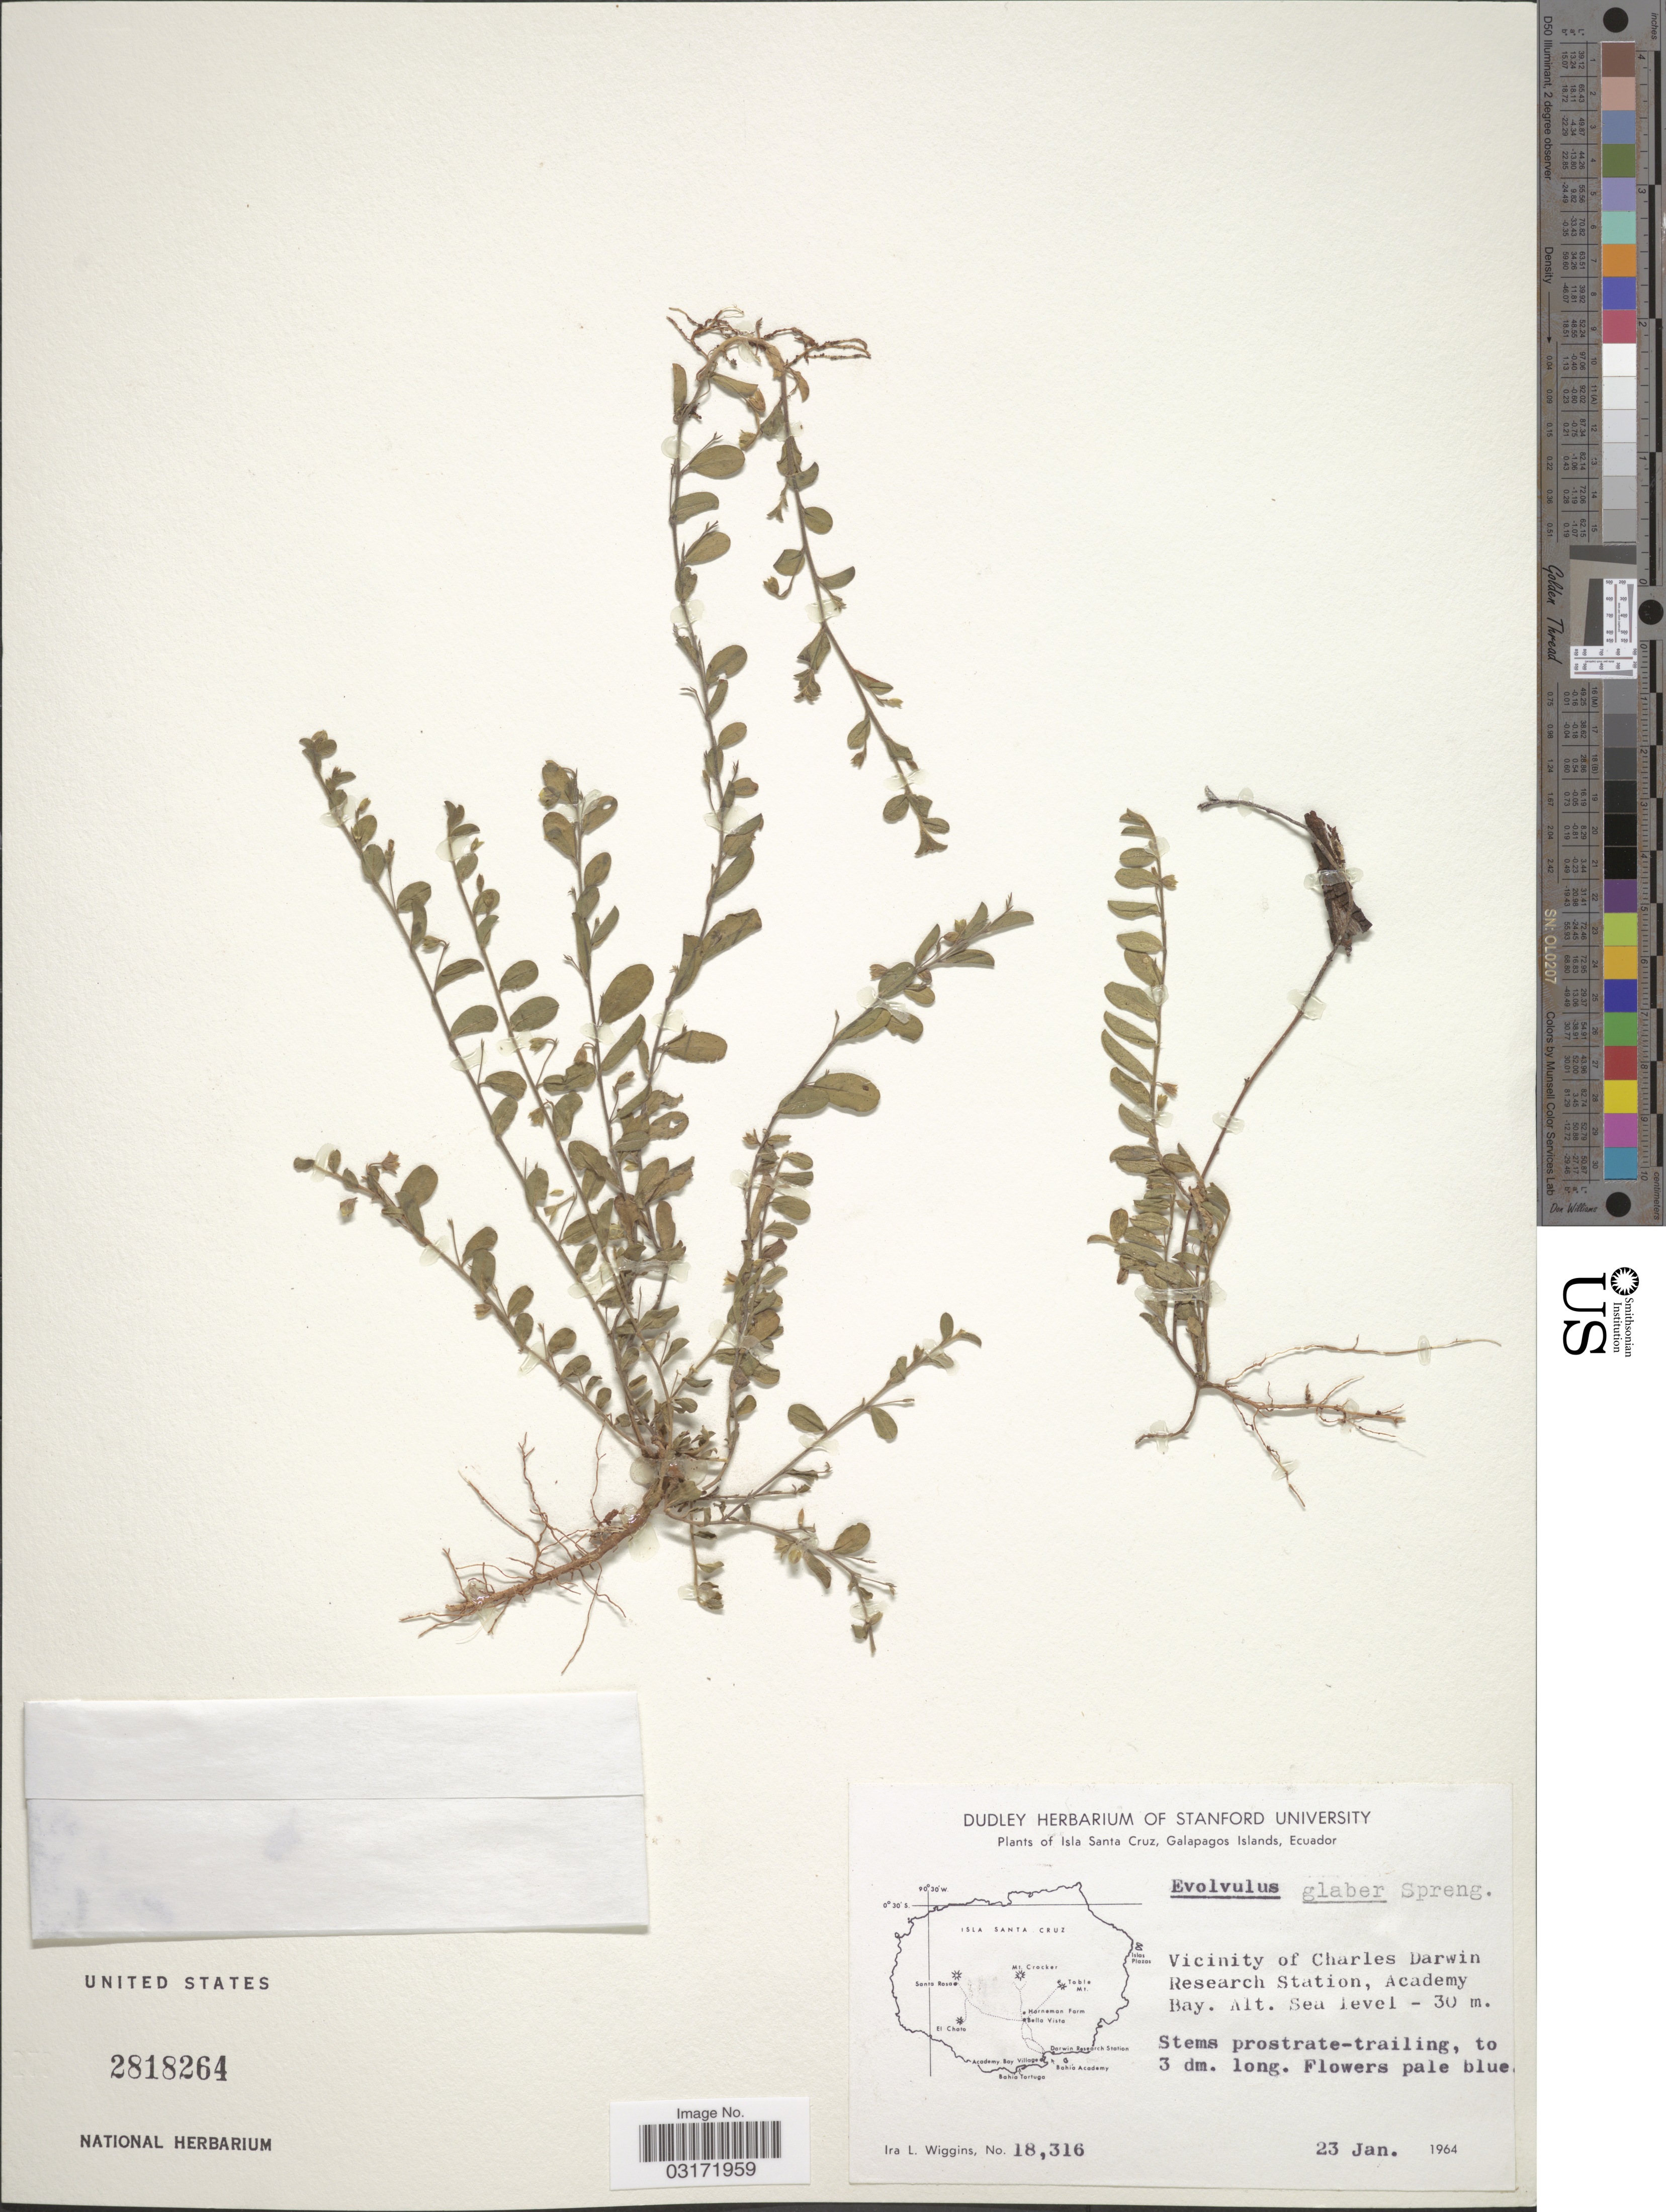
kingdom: Plantae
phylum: Tracheophyta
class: Magnoliopsida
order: Solanales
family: Convolvulaceae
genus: Evolvulus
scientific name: Evolvulus glaber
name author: Spreng.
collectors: I. L. Wiggins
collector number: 18316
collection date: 1964-01-23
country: Ecuador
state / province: Colón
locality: Isla Santa Cruz, Galapagos Islands, Vicinity of Charles Darwin, Research Station, Academy Bay.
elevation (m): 0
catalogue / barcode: US 2818264